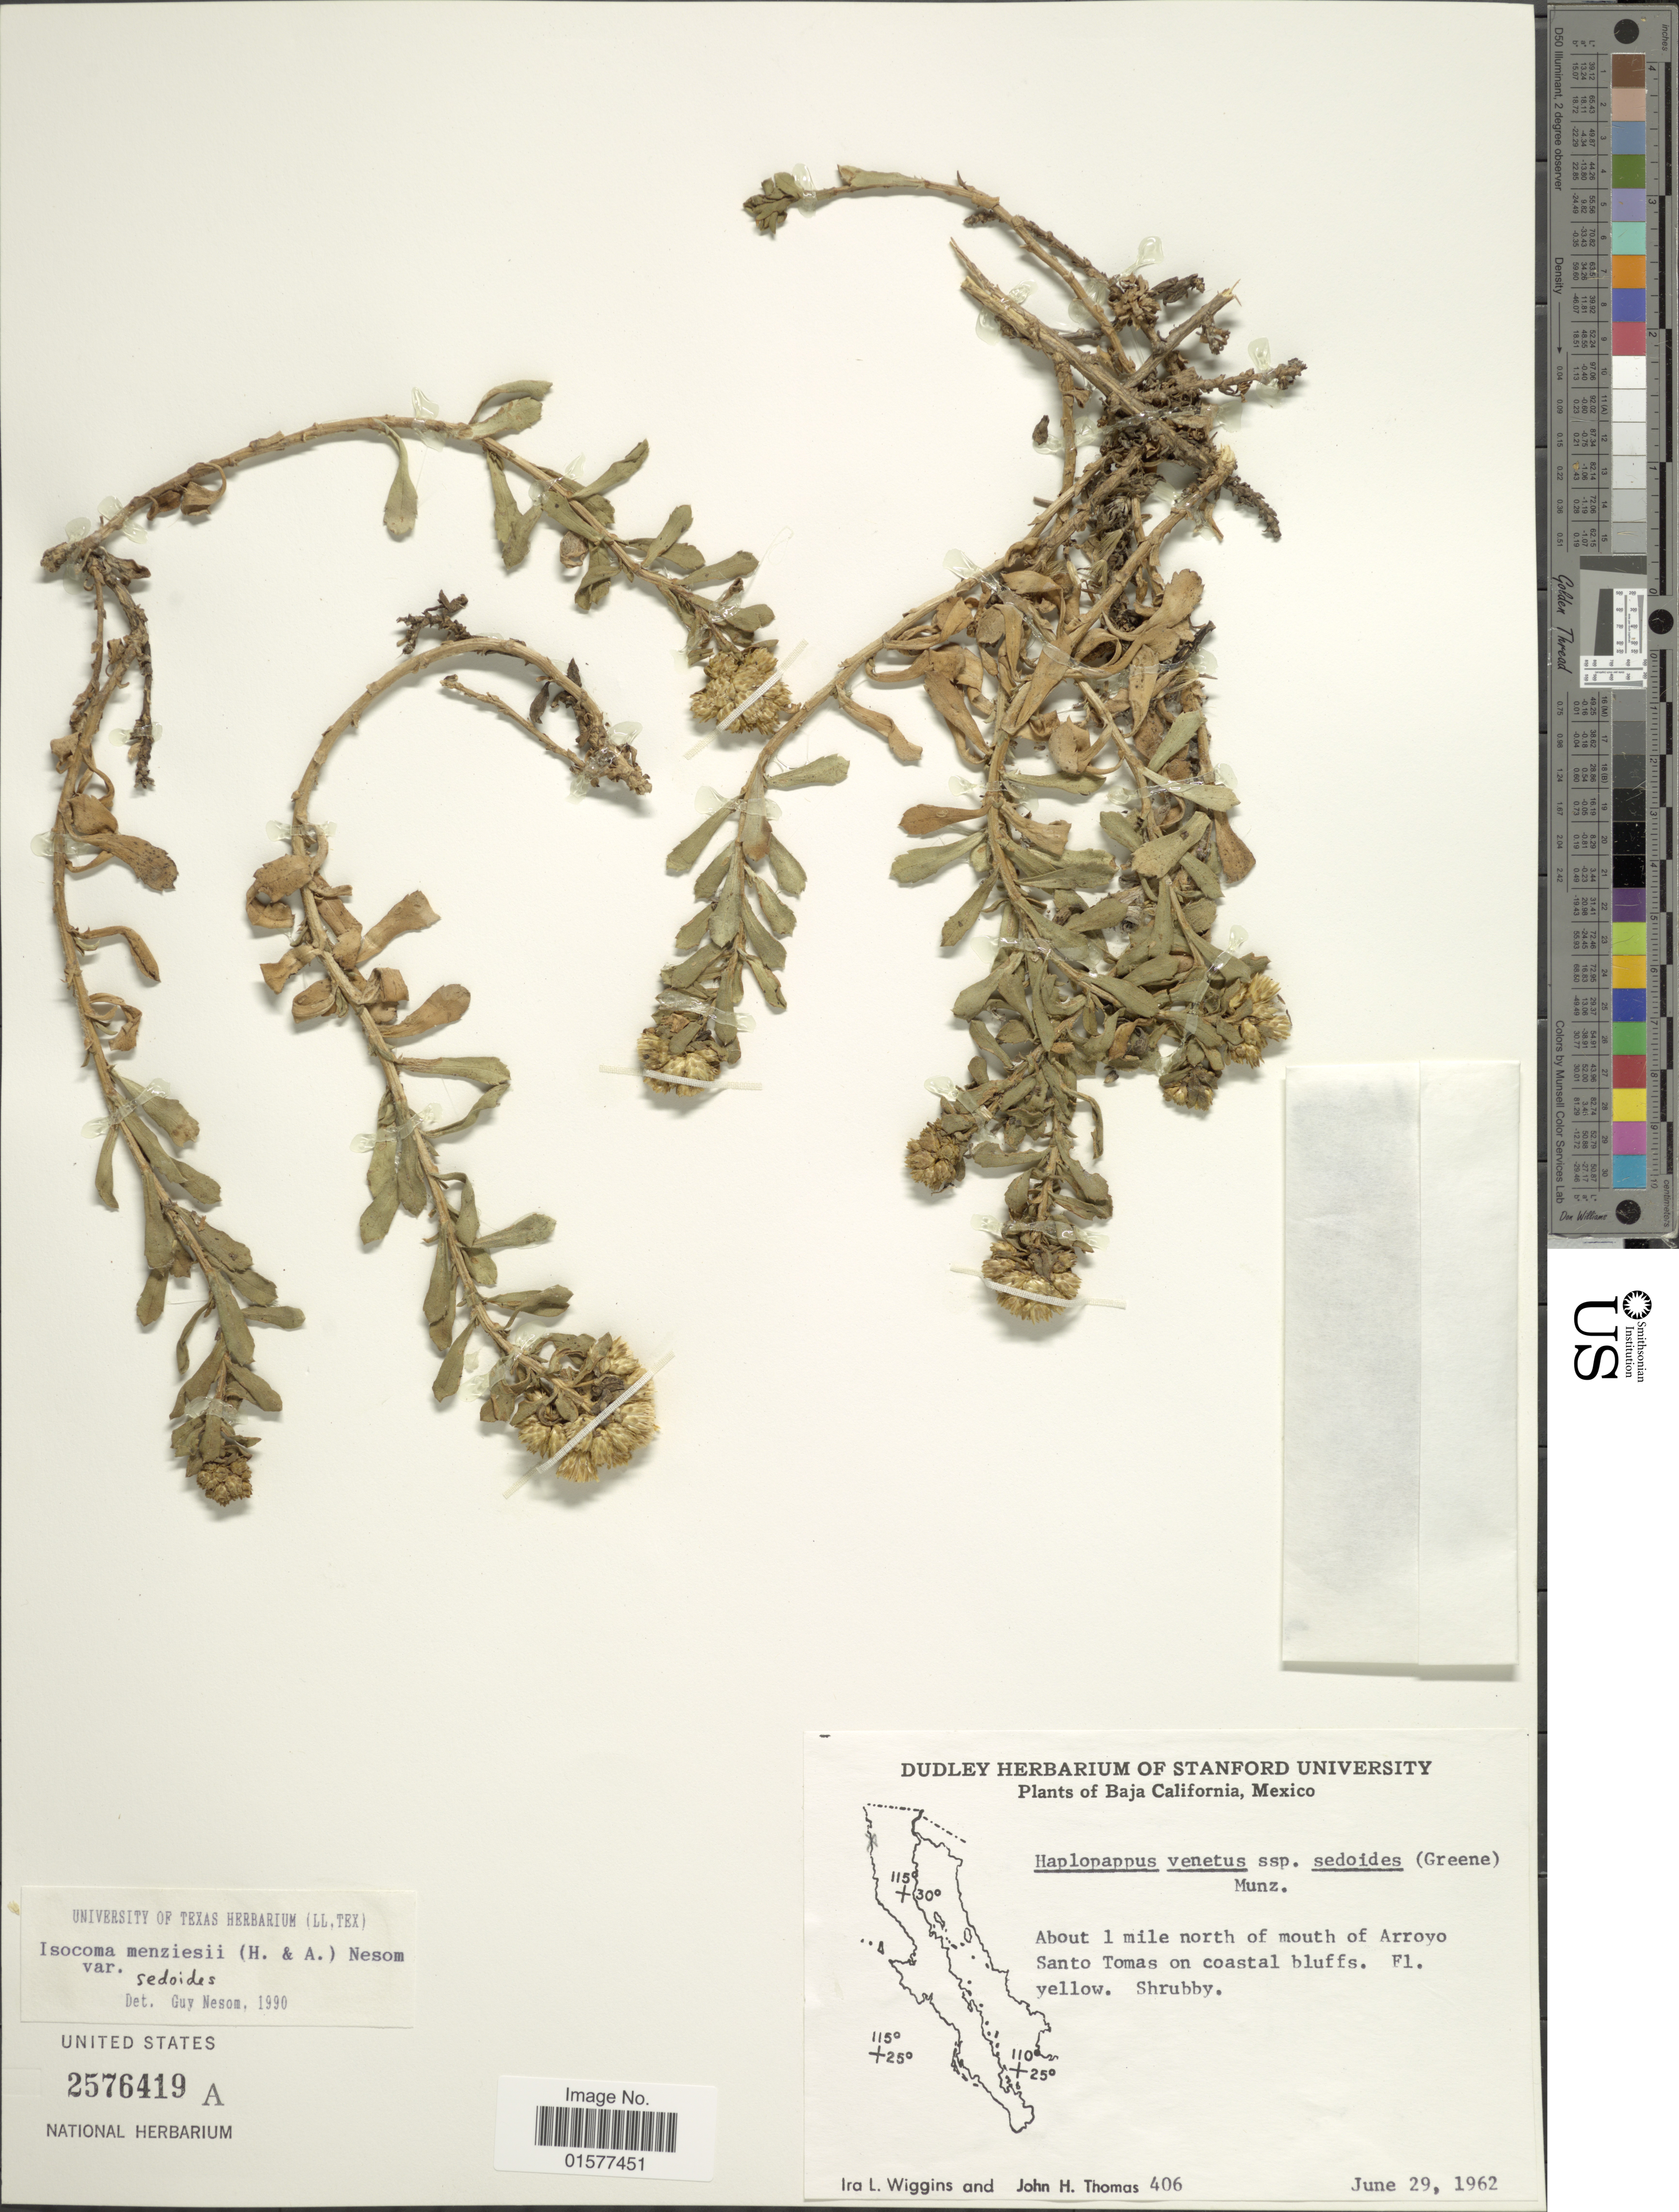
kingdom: Plantae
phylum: Tracheophyta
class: Magnoliopsida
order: Asterales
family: Asteraceae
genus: Isocoma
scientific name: Isocoma menziesii var. sedoides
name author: (Greene) G.L. Nesom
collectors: I. L. Wiggins & J. H. Thomas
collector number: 406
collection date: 1962-06-29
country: Mexico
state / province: Baja California Sur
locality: About 1 mile north of mouth of Arroyo Santo Tomas on coastal bluffs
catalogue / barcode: US 2576419A